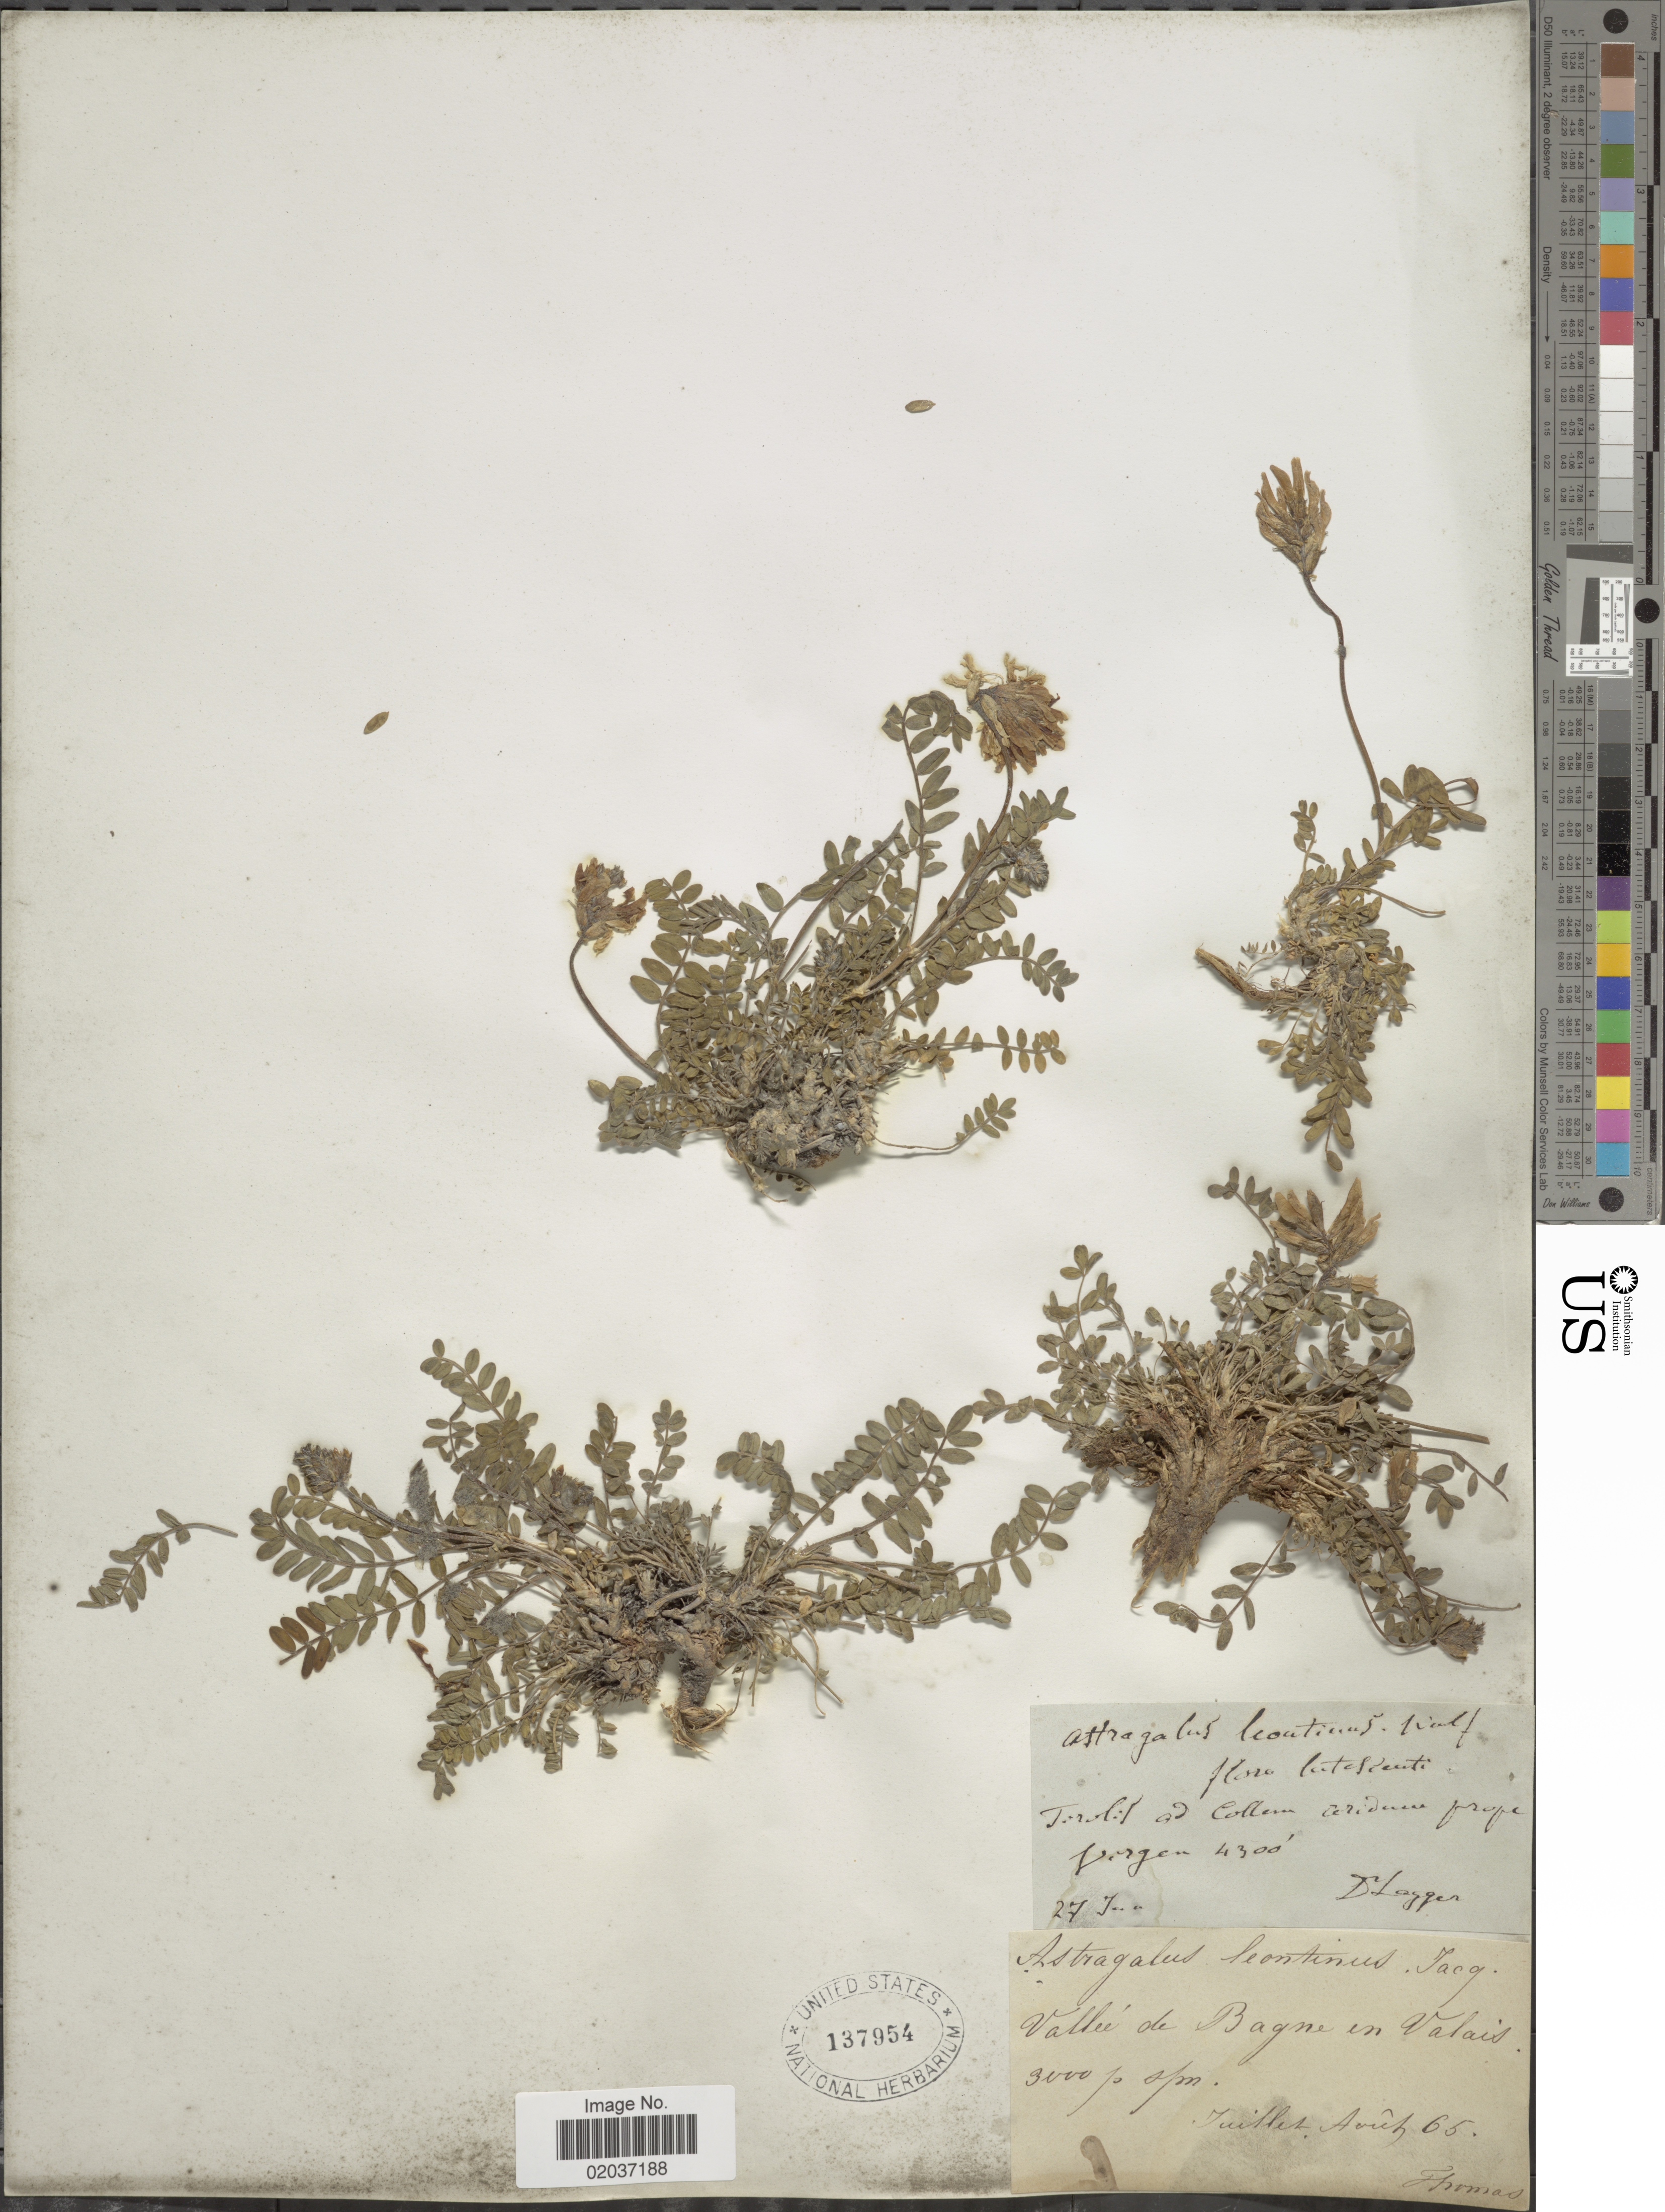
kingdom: Plantae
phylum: Tracheophyta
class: Magnoliopsida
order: Fabales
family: Fabaceae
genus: Astragalus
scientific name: Astragalus leontinus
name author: Wulfen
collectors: F. J. Lagger & Thomas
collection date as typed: Transcribed d/m/y: /7/65 to /8/65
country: Switzerland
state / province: Valais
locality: Valle del Bagne en Valais.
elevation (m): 3000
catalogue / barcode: US 137954